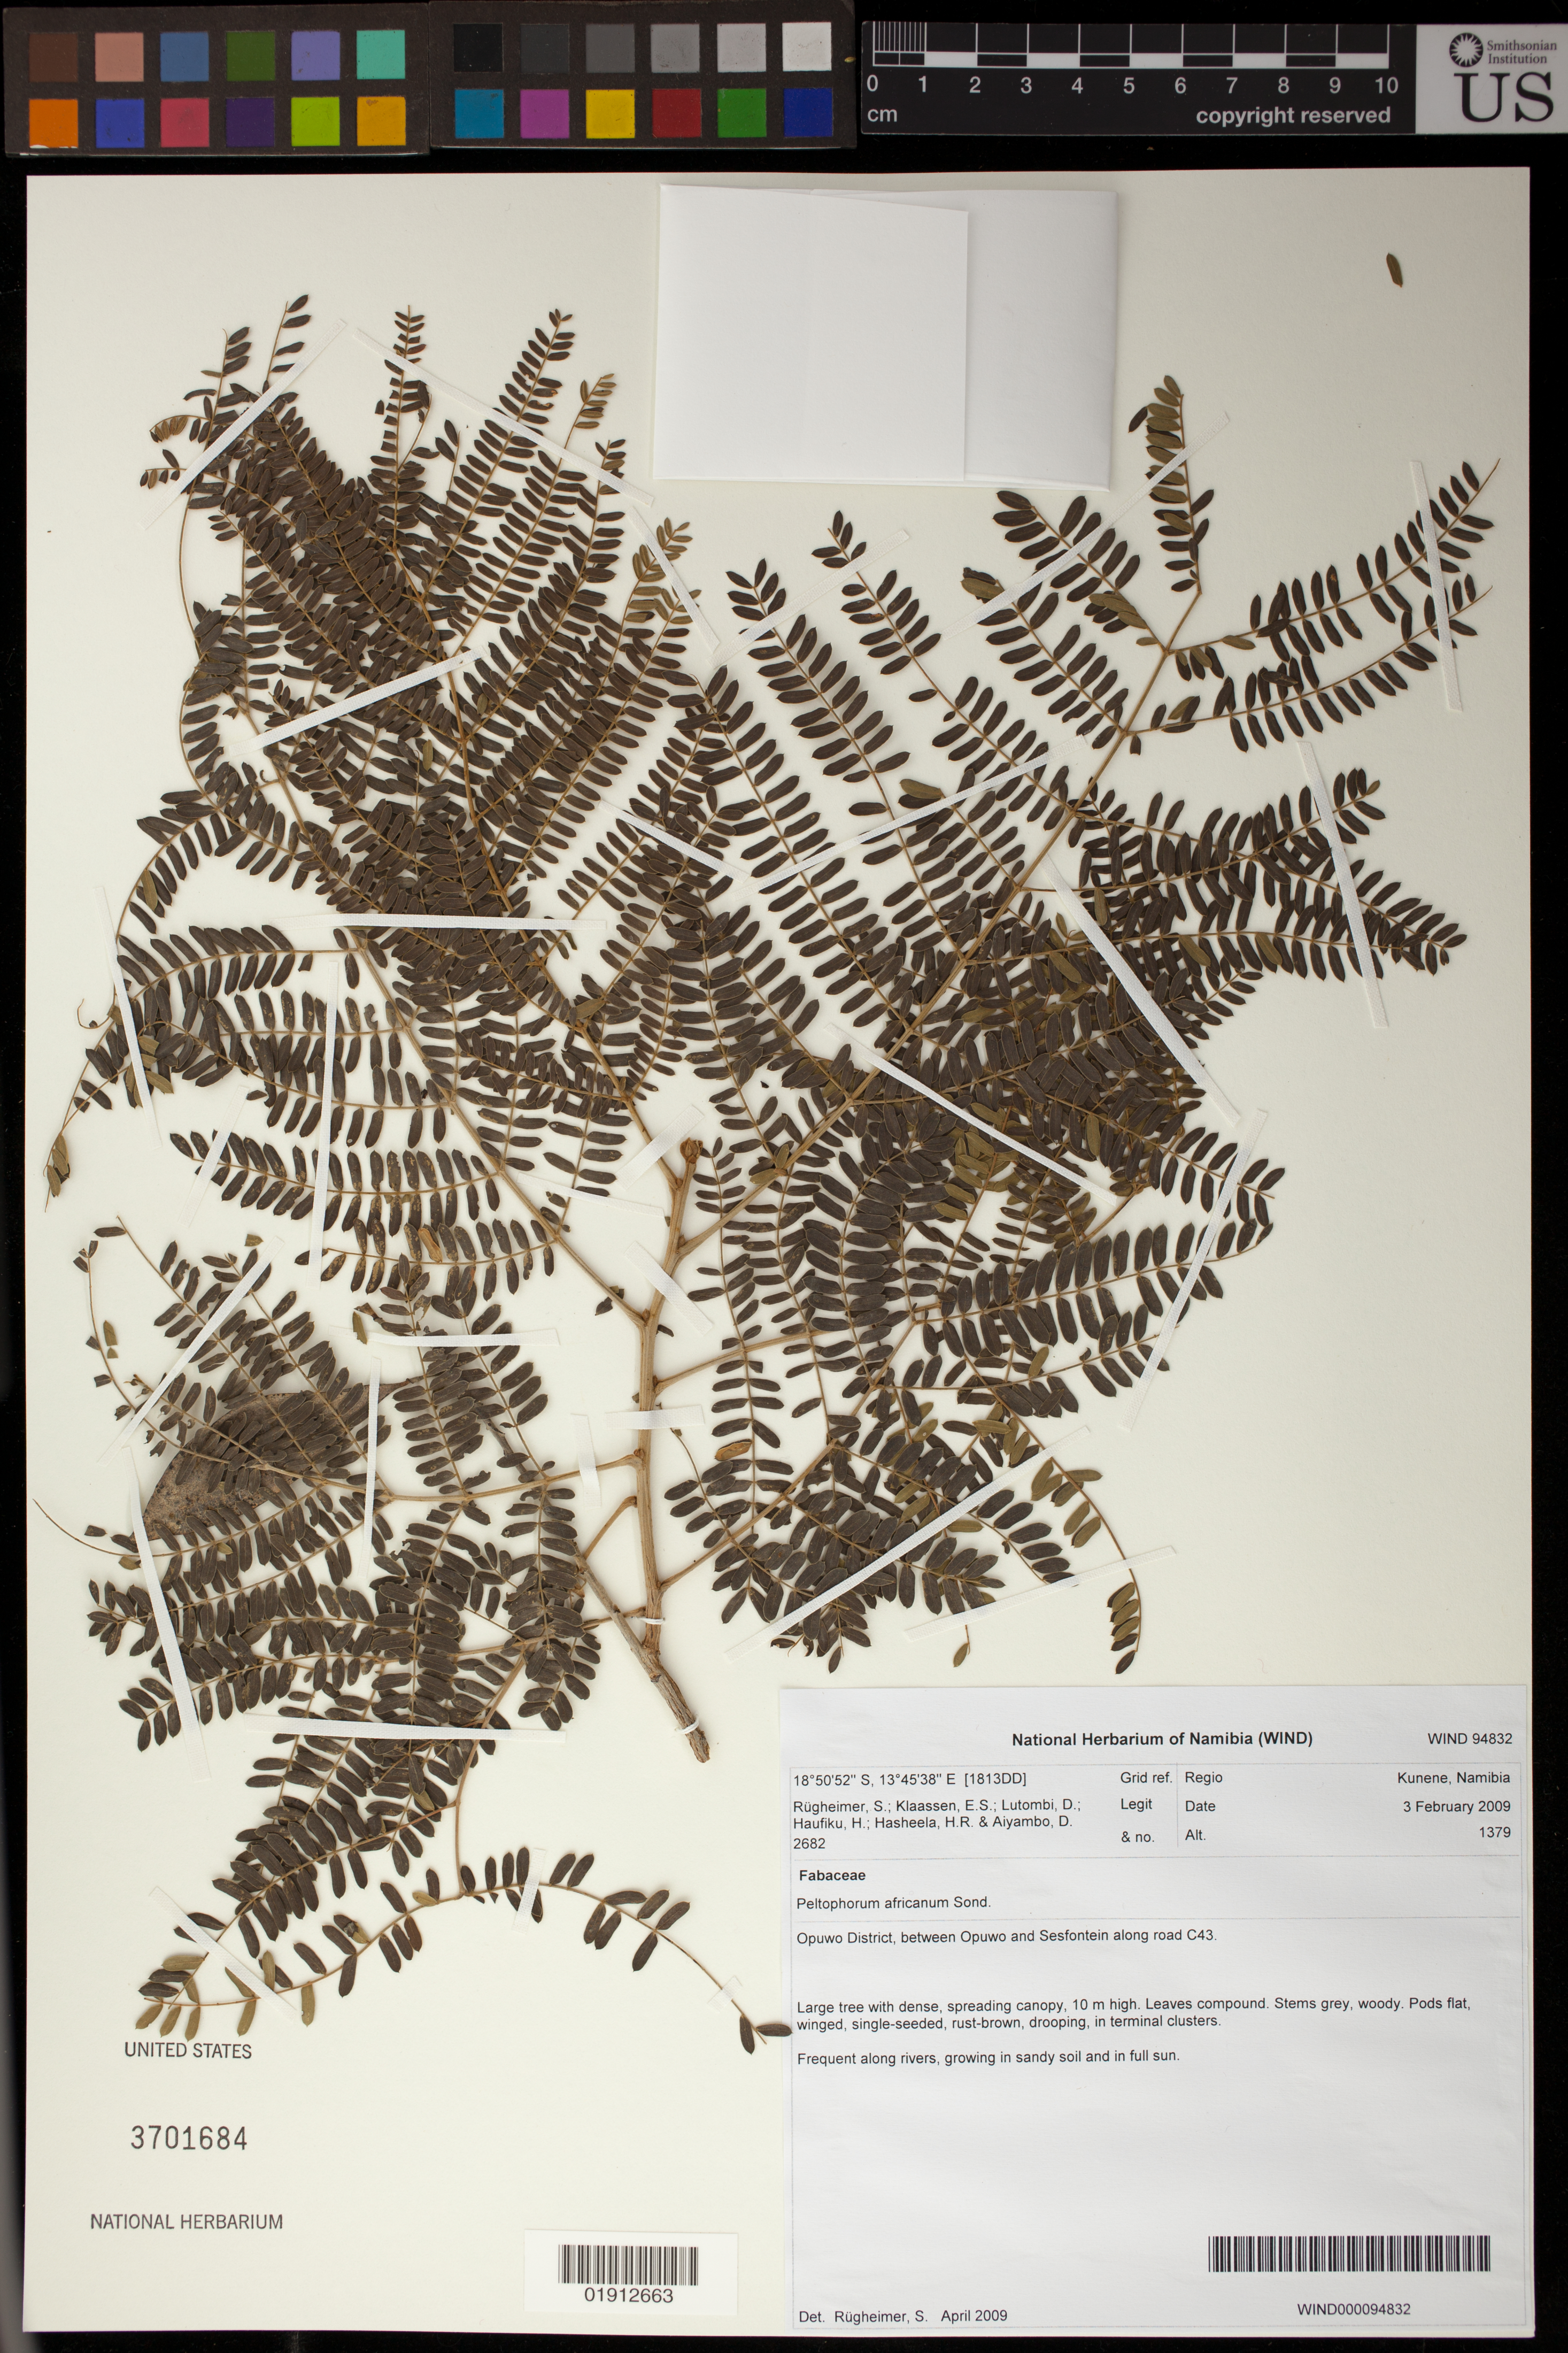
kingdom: Plantae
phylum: Tracheophyta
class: Magnoliopsida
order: Fabales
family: Fabaceae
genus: Peltophorum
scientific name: Peltophorum africanum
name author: Sond.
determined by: Rugheimer, S.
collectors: S. Rugheimer, E. S. Klaassen, D. Lutombi, H. Haufiku, H. Hasheela & D. Aiyambo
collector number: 2682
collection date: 2009-02-03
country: Namibia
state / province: Kunene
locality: Opuwo District, between Opuwo and Sesfontein along road C43.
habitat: Frequent along rivers, growing in sandy soil and in full sun.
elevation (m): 1379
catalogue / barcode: US 3701684